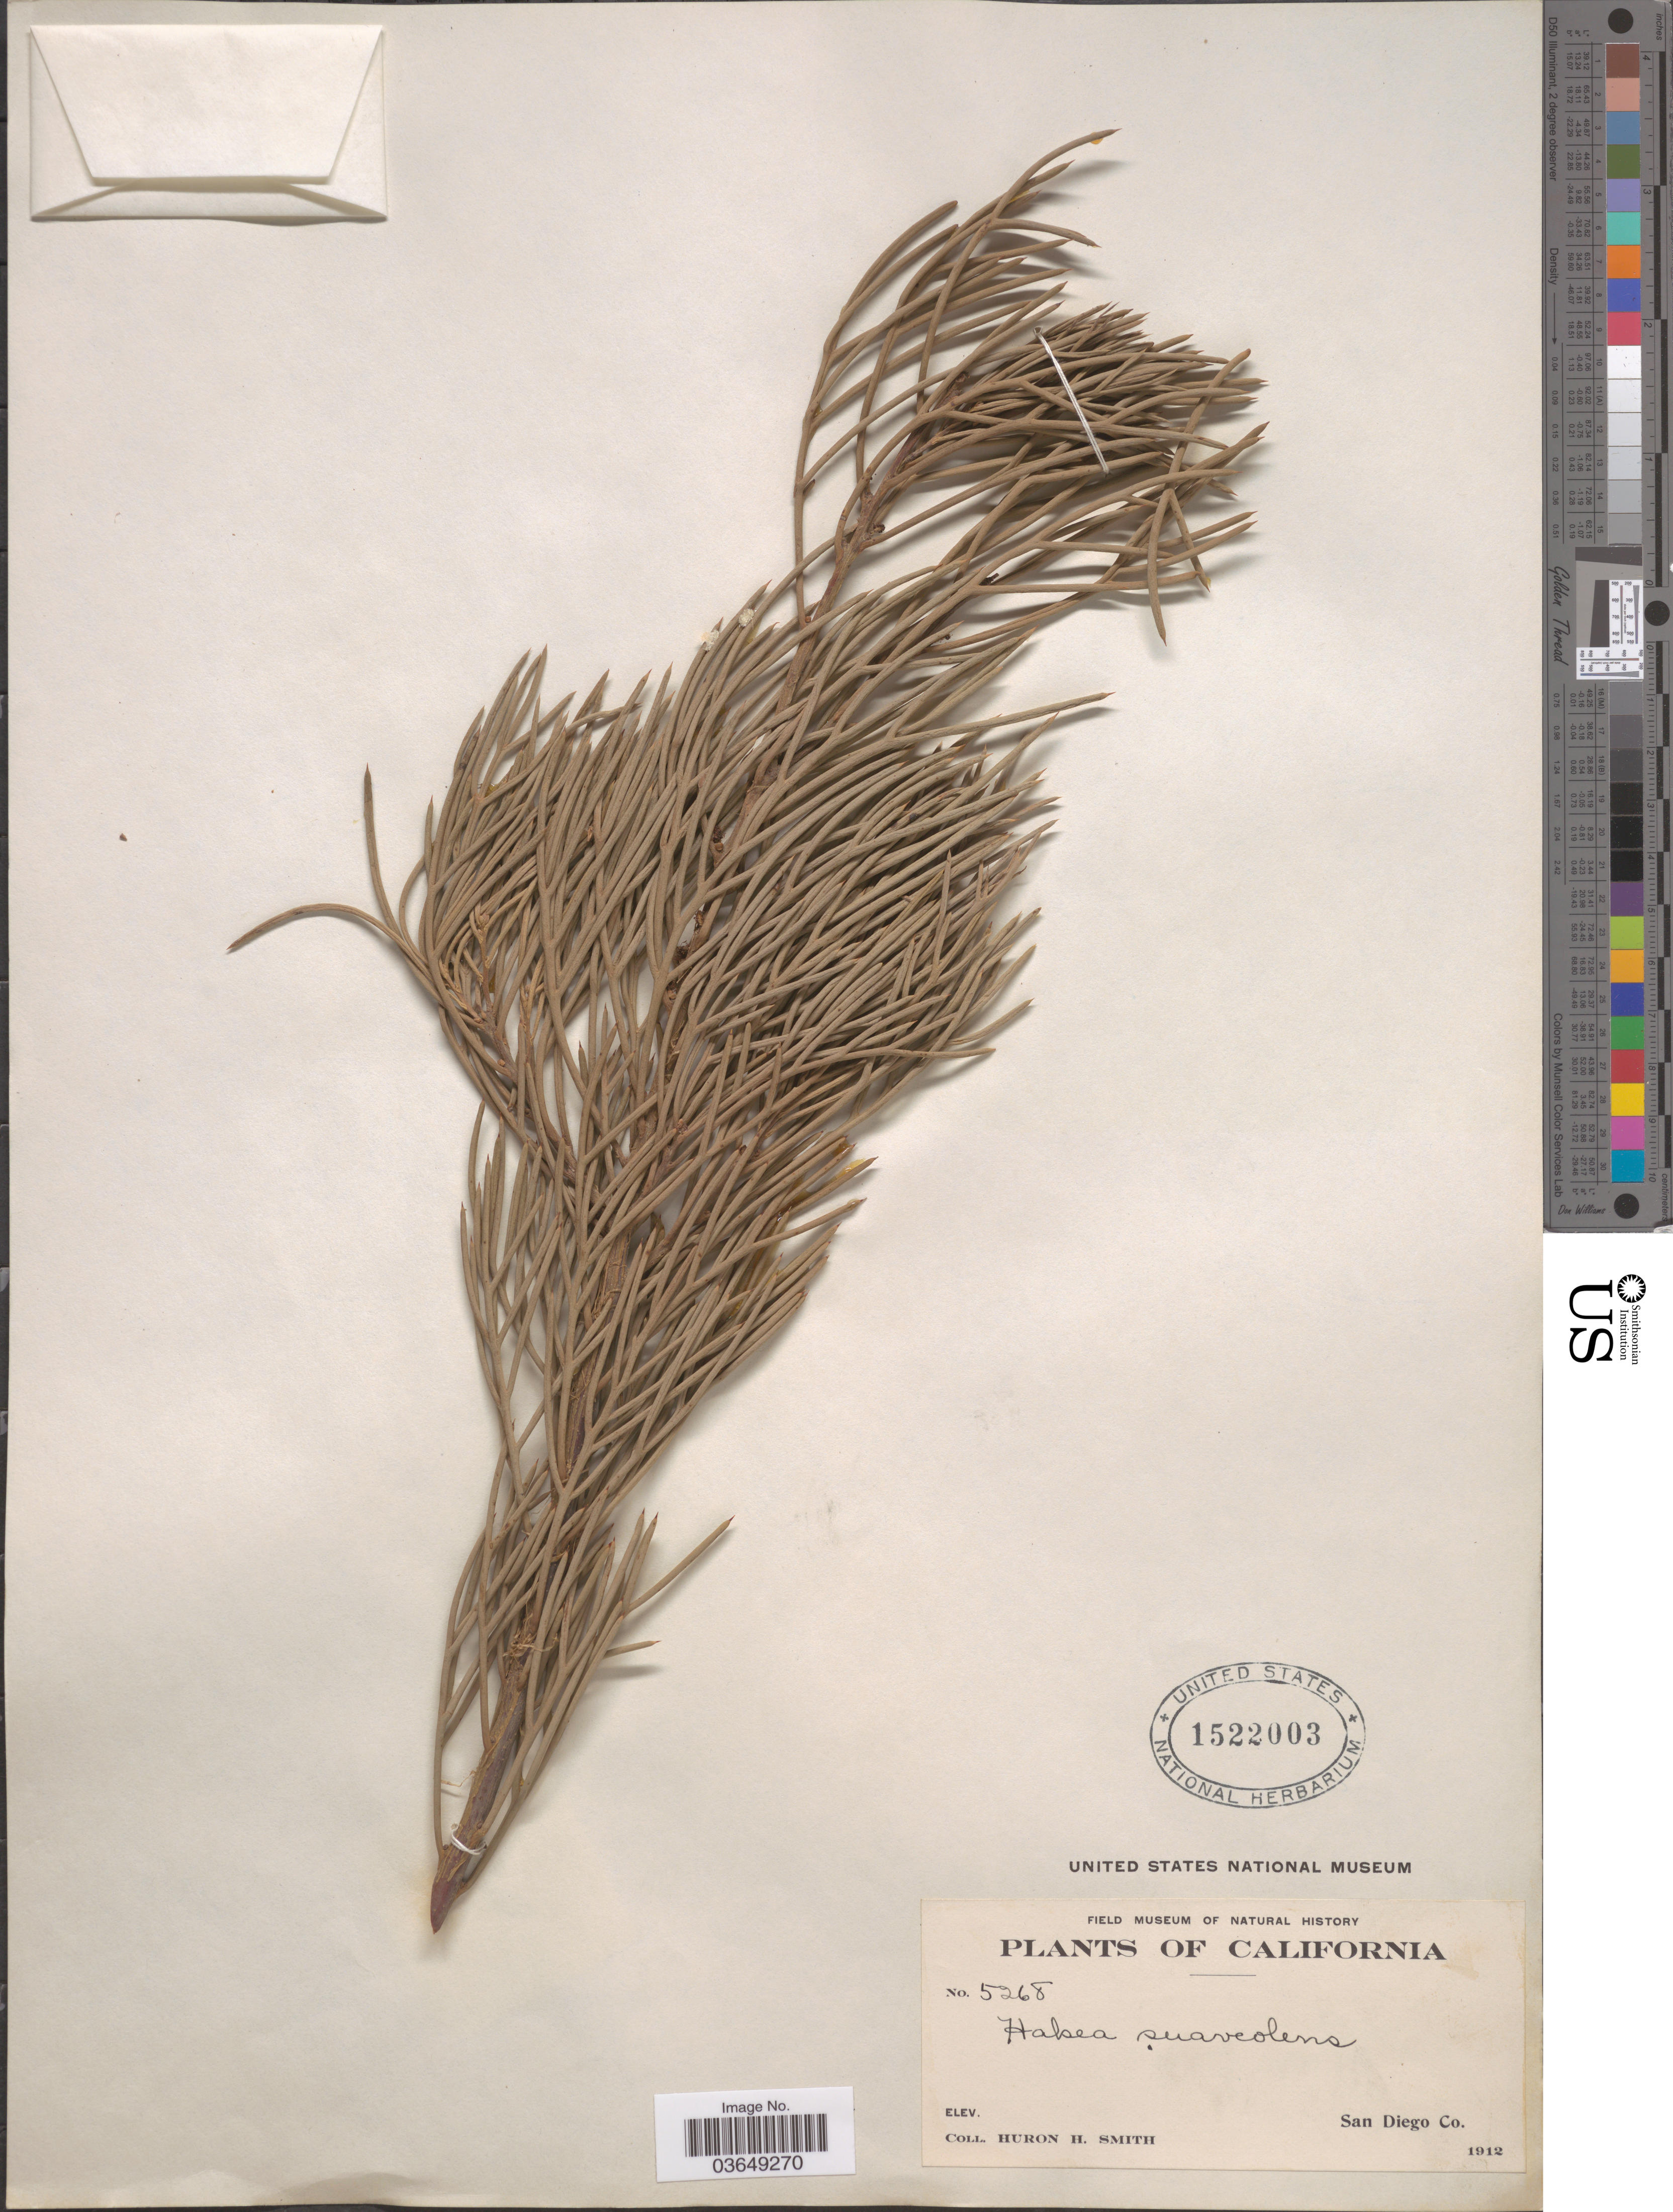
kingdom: Plantae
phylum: Tracheophyta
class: Magnoliopsida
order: Proteales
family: Proteaceae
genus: Hakea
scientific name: Hakea suaveolens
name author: R. Br.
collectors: Huron H. Smith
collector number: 5268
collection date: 1912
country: United States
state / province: California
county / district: San Diego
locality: San Diego Co.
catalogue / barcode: US 1522003